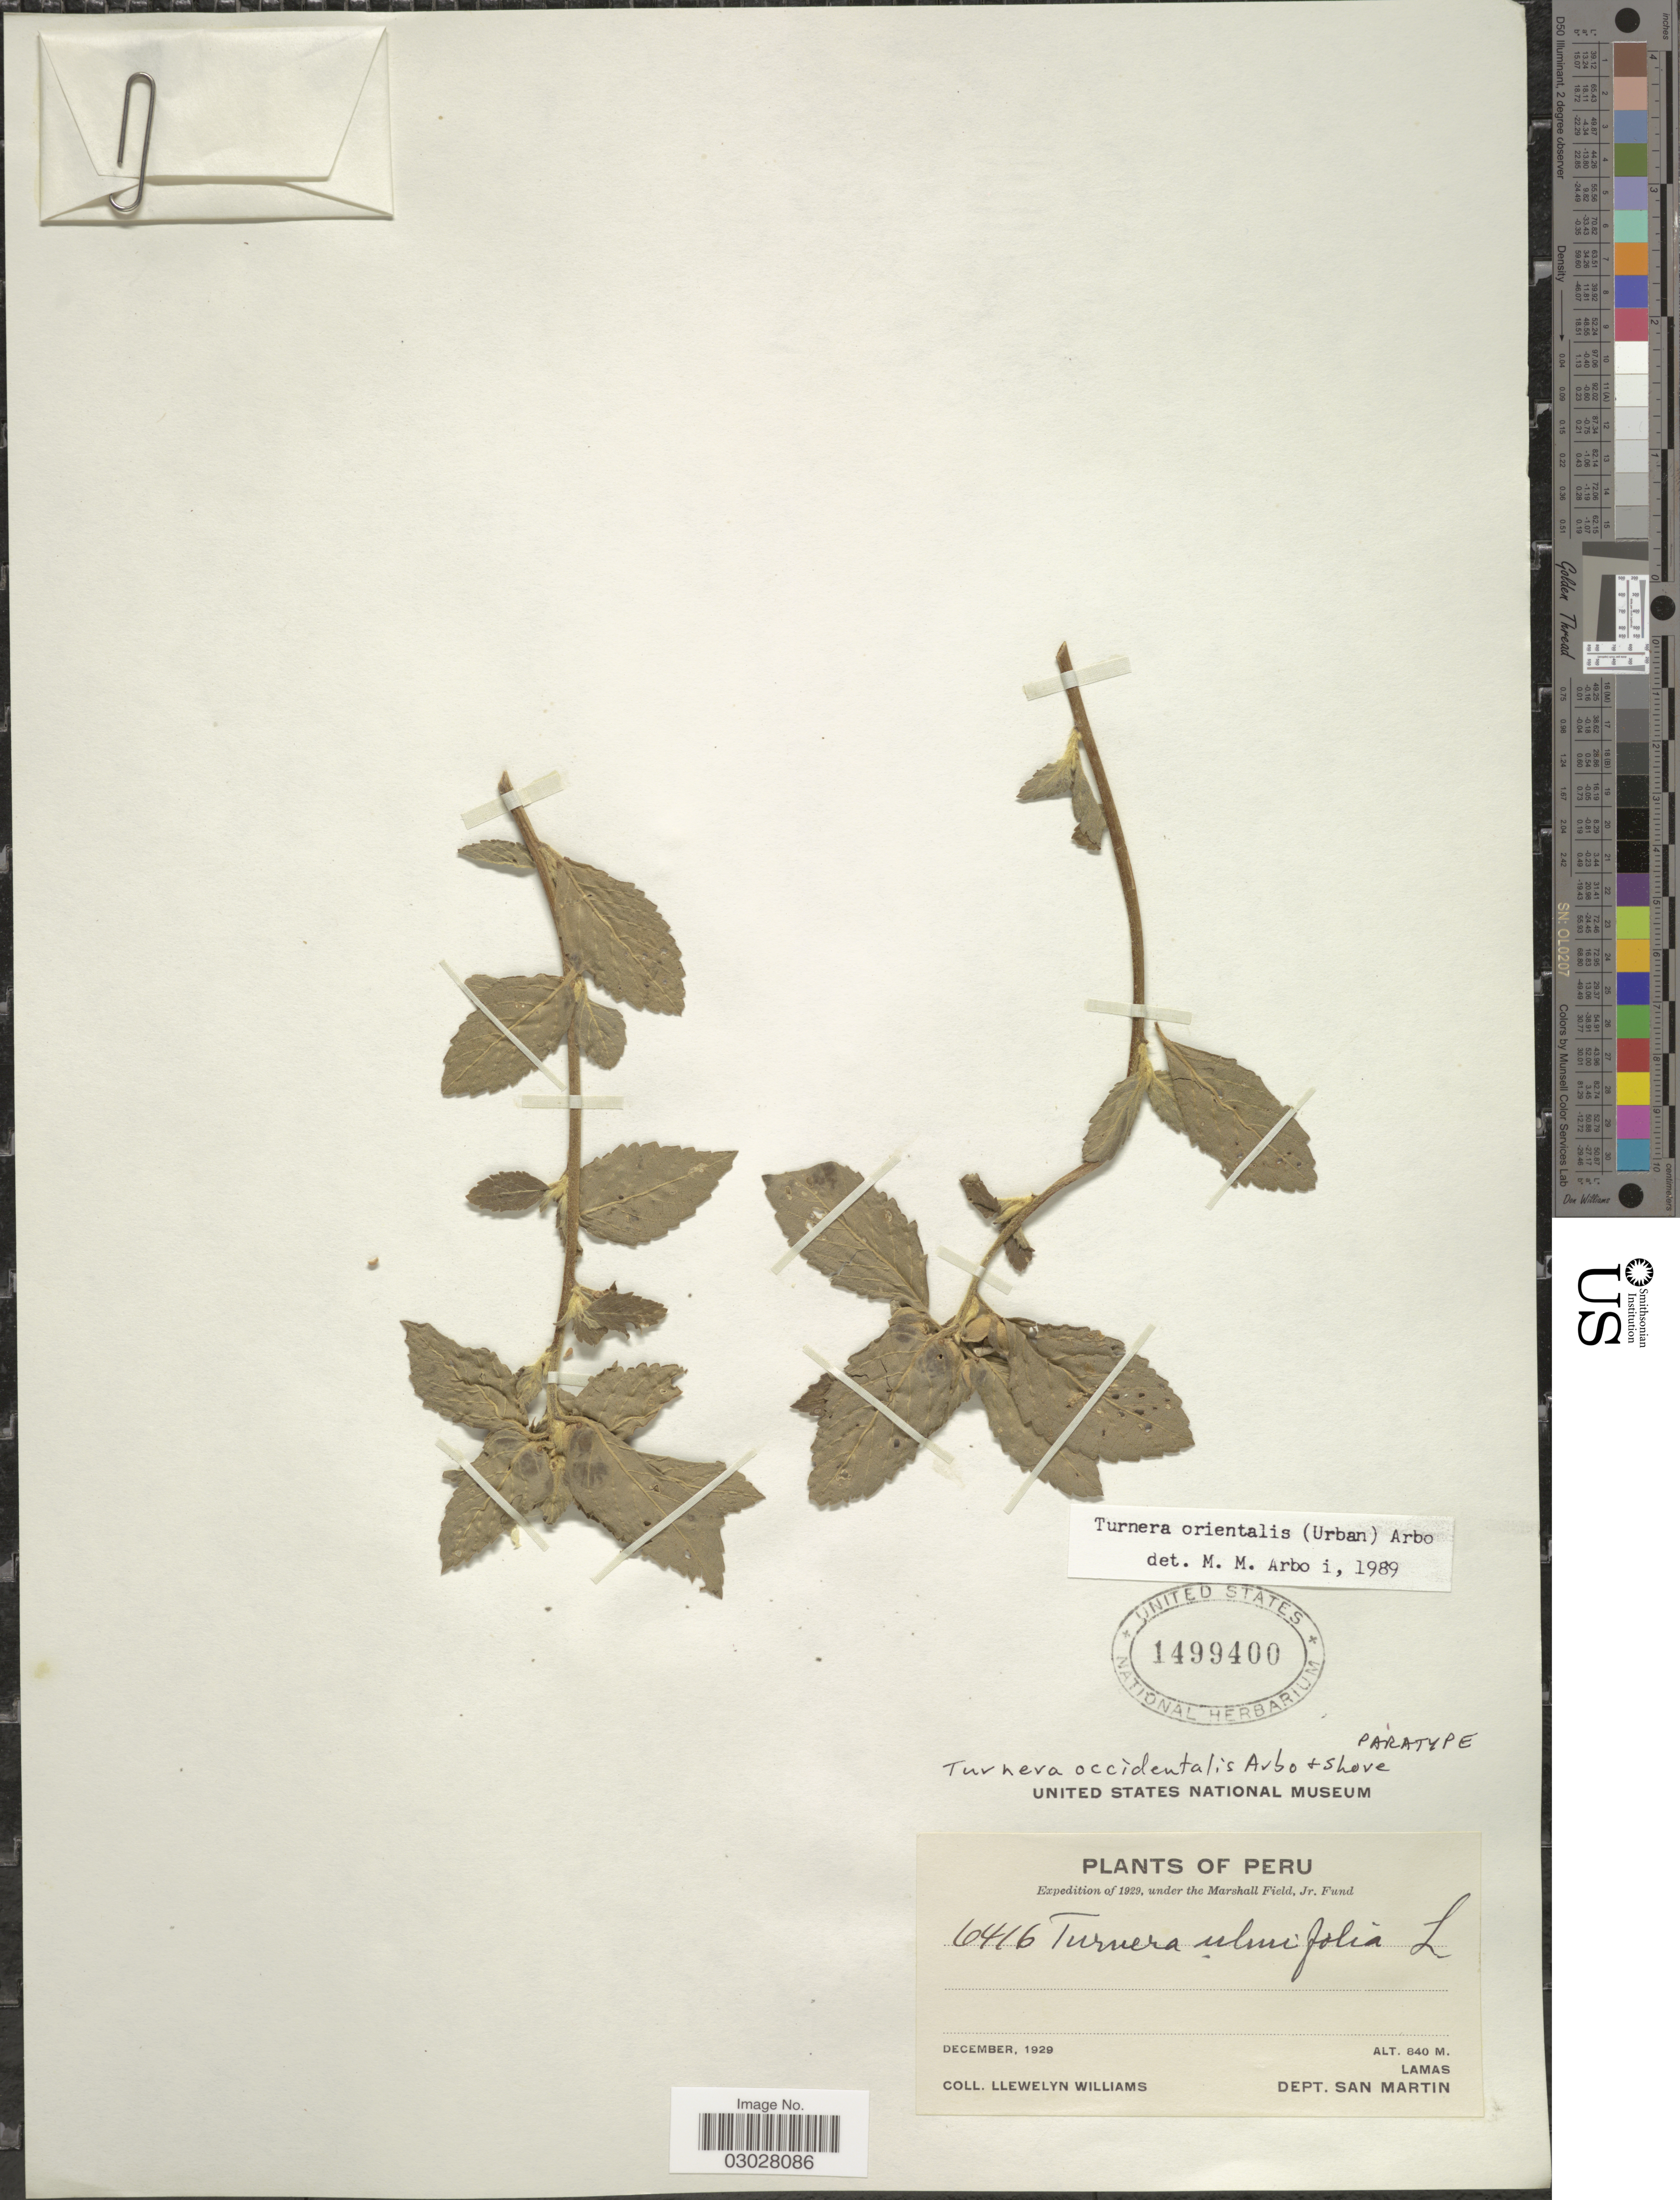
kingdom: Plantae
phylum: Tracheophyta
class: Magnoliopsida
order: Malpighiales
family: Turneraceae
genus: Turnera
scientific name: Turnera occidentalis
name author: Arbo & Shore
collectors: Ll. Williams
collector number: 6416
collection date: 1929-12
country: Peru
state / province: San Martín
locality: Lamas. Dept. San Martin.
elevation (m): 840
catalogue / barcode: US 1499400